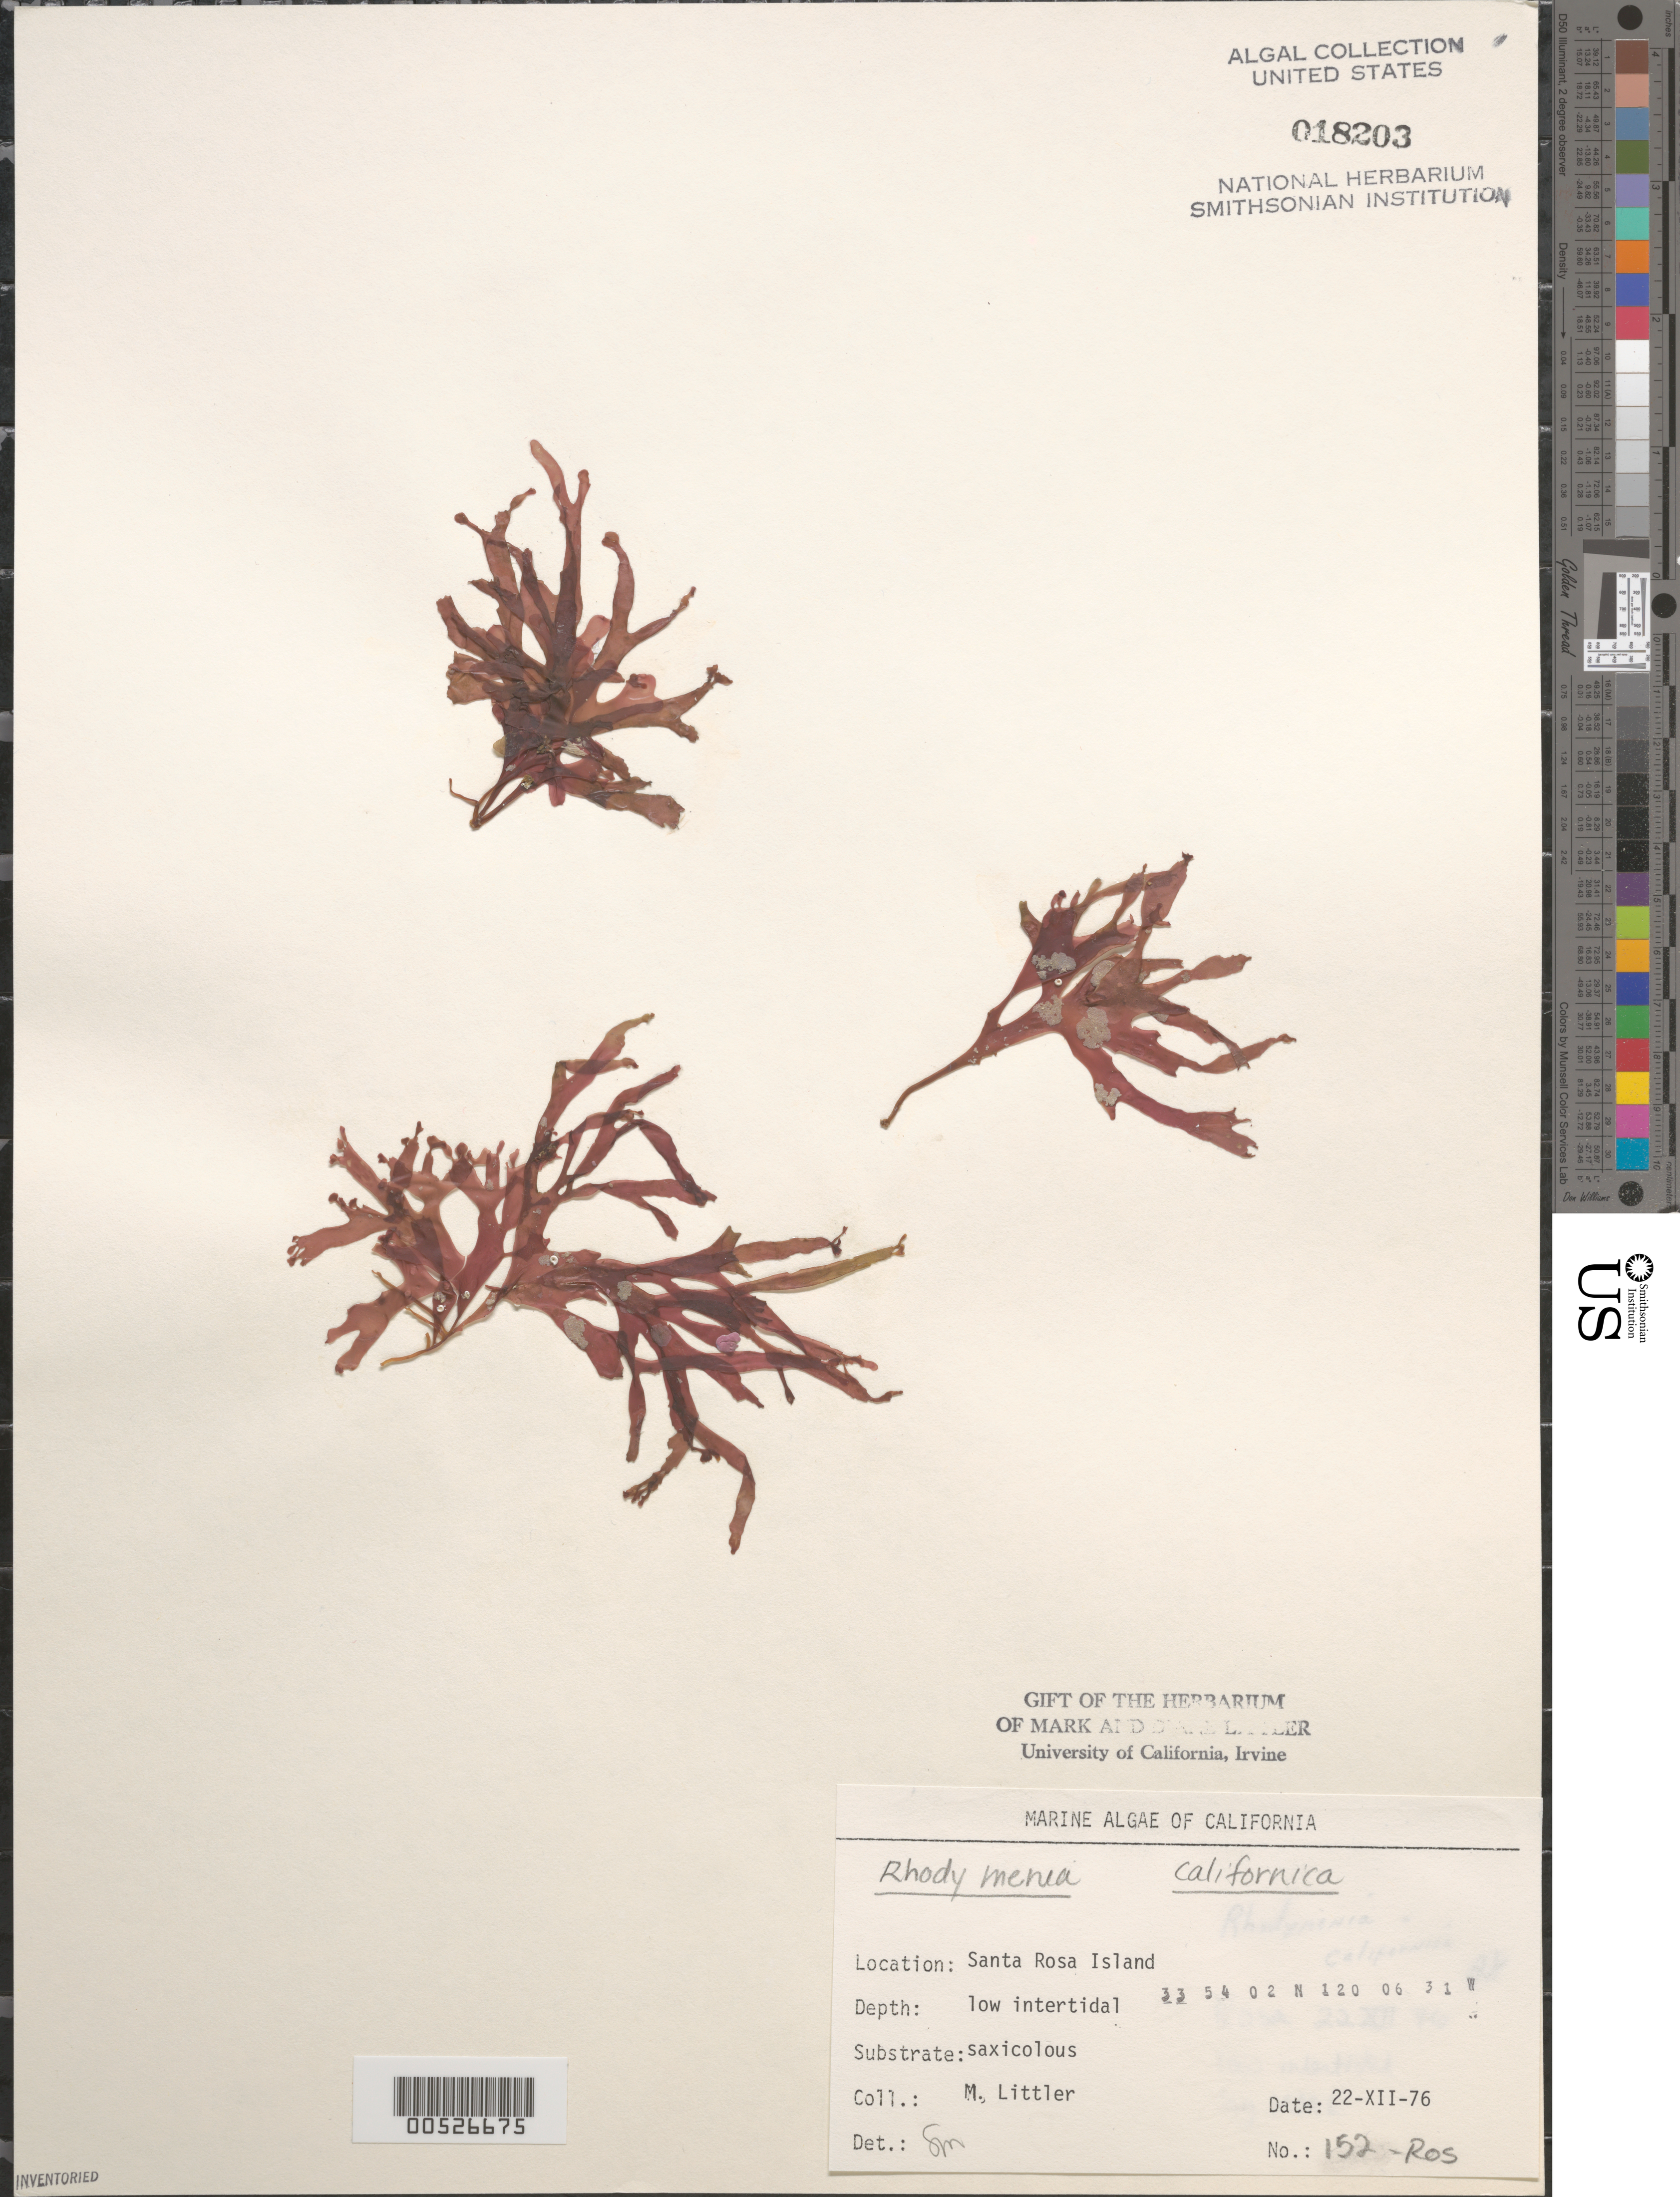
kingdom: Plantae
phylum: Rhodophyta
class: Florideophyceae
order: Rhodymeniales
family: Rhodymeniaceae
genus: Rhodymenia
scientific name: Rhodymenia californica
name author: Kylin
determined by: Murray, S. N.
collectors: M. M. Littler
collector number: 152-ros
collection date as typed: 22 Dec 1976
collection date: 1976-12-22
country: United States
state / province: California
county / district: Santa Barbara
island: Santa Rosa Island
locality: Johnson's Lee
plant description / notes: BLM-SOCALBIGHT Rocky Intertidal Survey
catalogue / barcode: US 18203